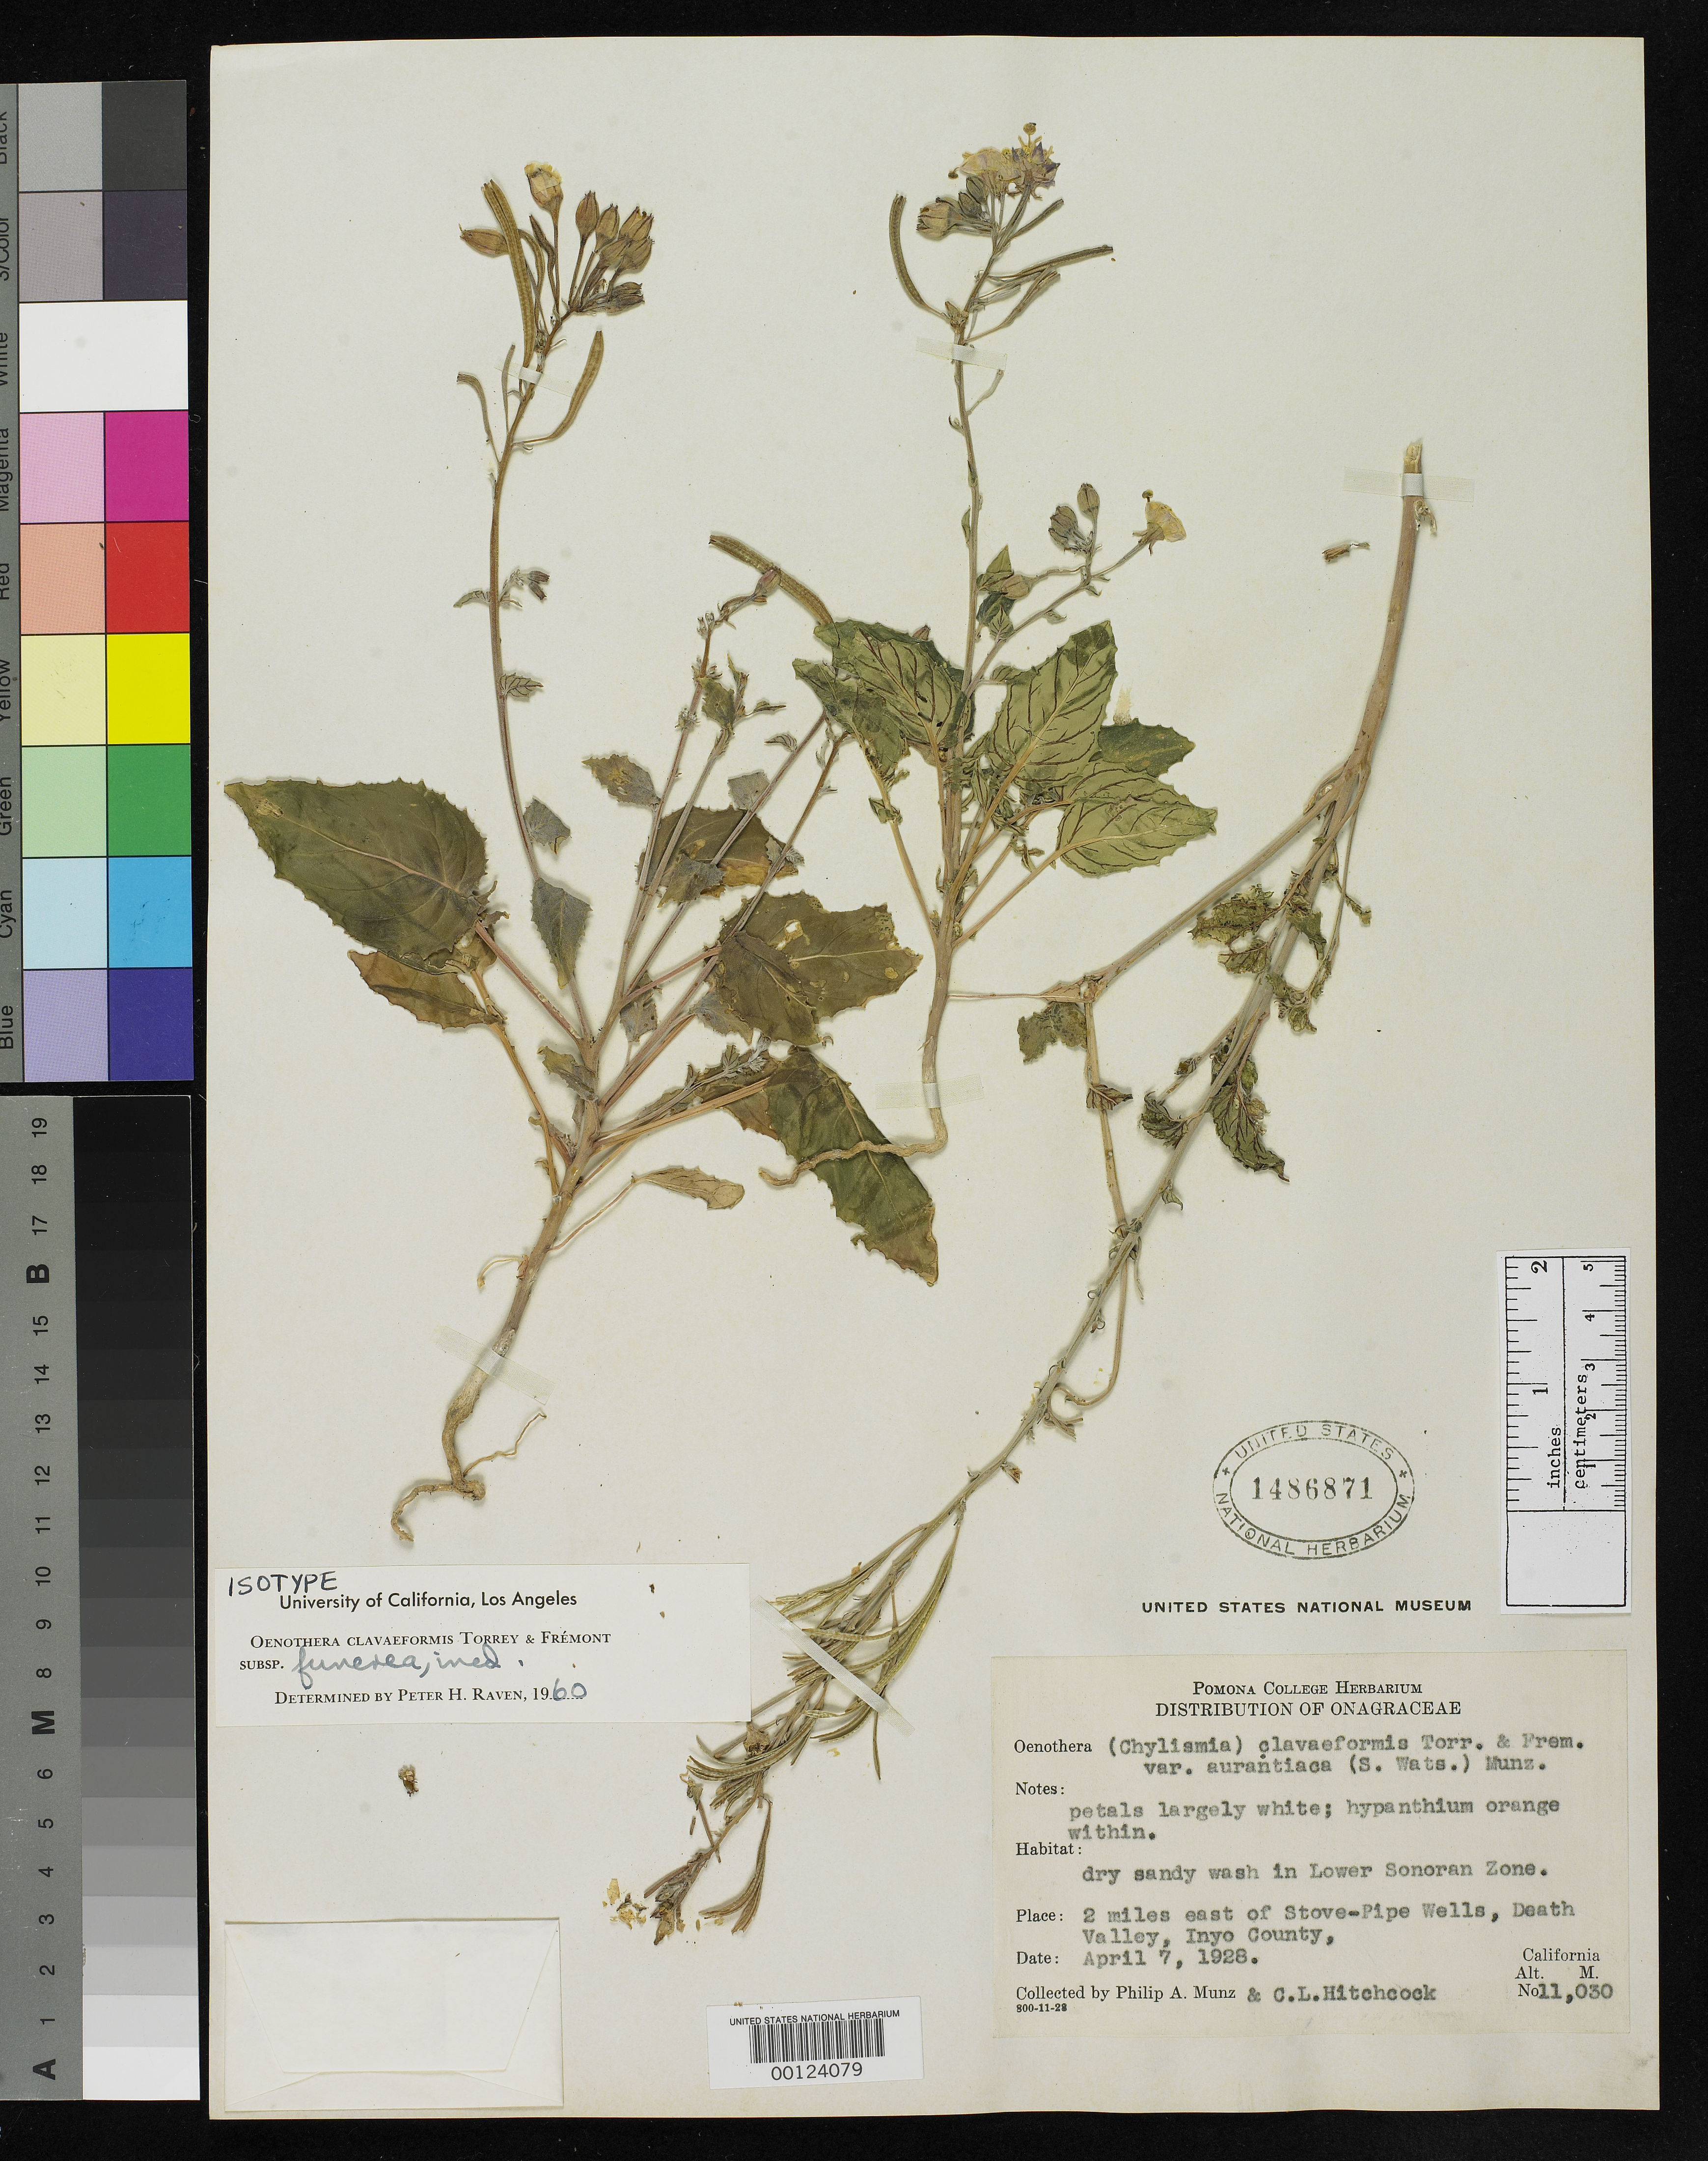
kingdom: Plantae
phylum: Tracheophyta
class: Magnoliopsida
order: Myrtales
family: Onagraceae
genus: Oenothera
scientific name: Oenothera claviformis subsp. funerea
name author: P.H. Raven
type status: Isotype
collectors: P. A. Munz & A. S. Hitchcock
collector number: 11030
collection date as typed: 07 Apr 1928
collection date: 1928-04-07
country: United States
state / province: California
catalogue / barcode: US 1486871